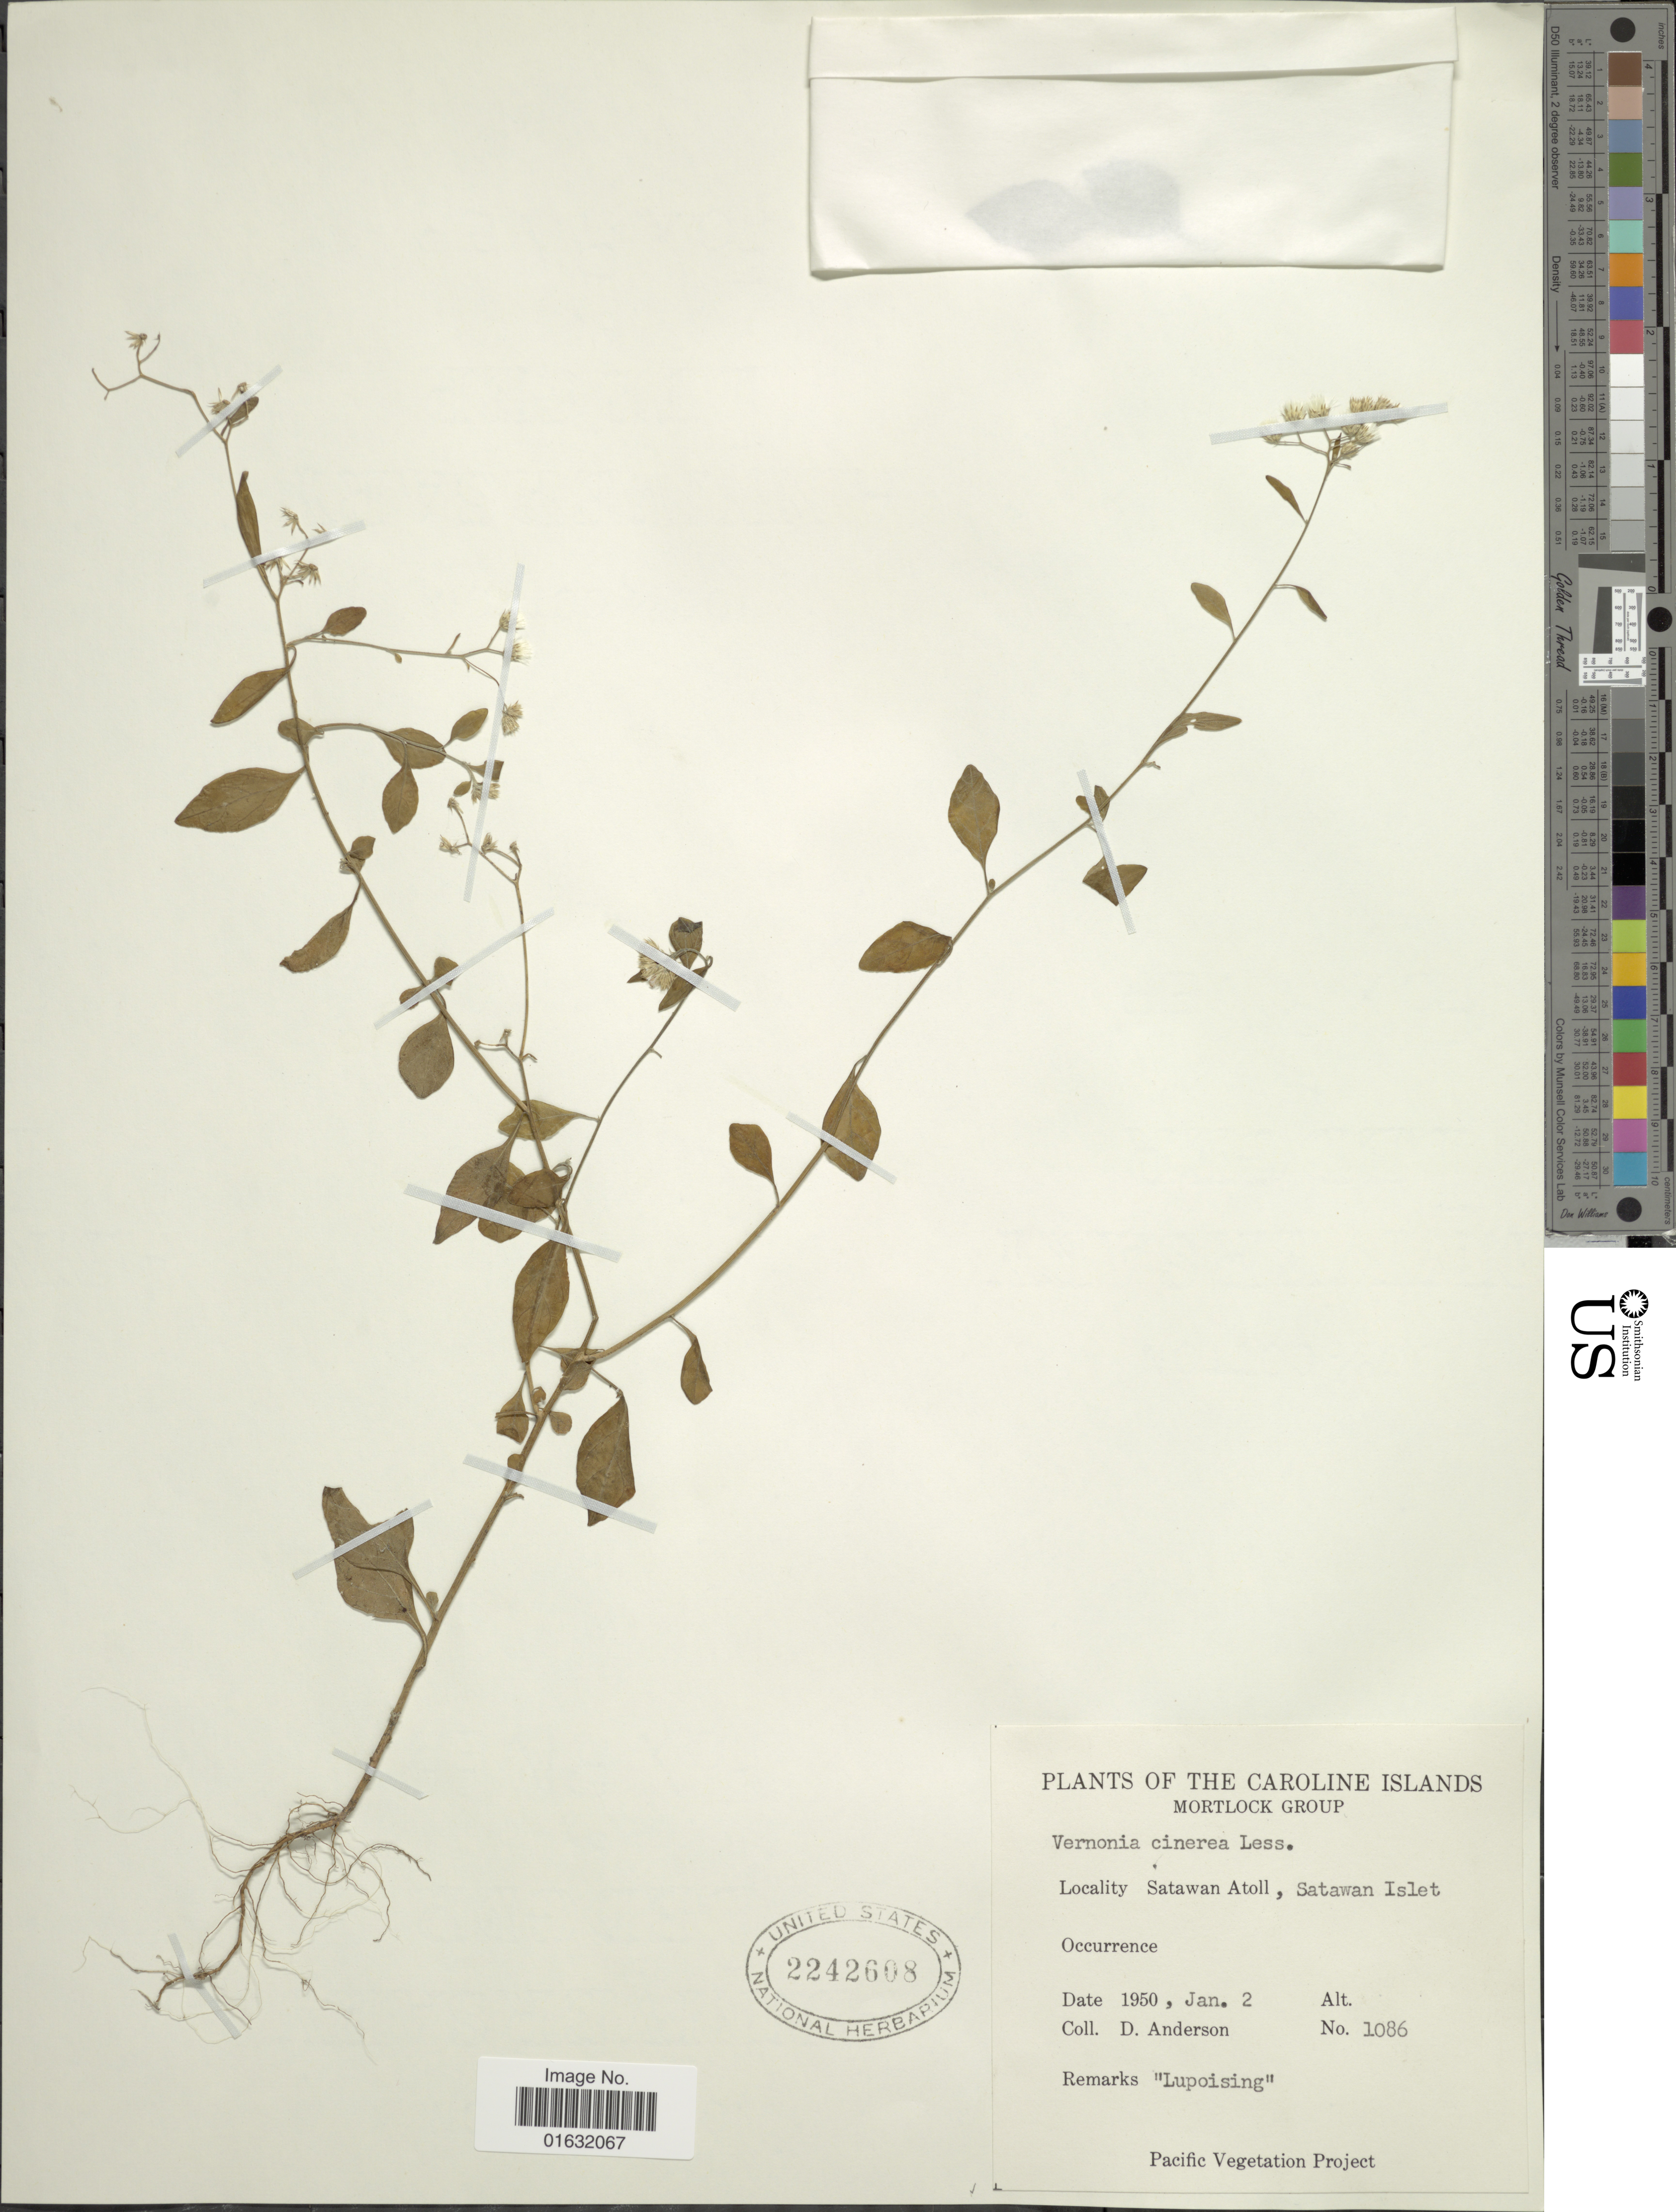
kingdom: Plantae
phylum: Tracheophyta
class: Magnoliopsida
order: Asterales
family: Asteraceae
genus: Cyanthillium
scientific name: Cyanthillium cinereum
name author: (L.) H. Rob.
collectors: D. Anderson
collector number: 1086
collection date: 1950-01-02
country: Micronesia, Federated States of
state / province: Truk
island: Satawan Atoll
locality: Mortlock Group, Satawan Atoll, Satawan Islet.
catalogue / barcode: US 2242608